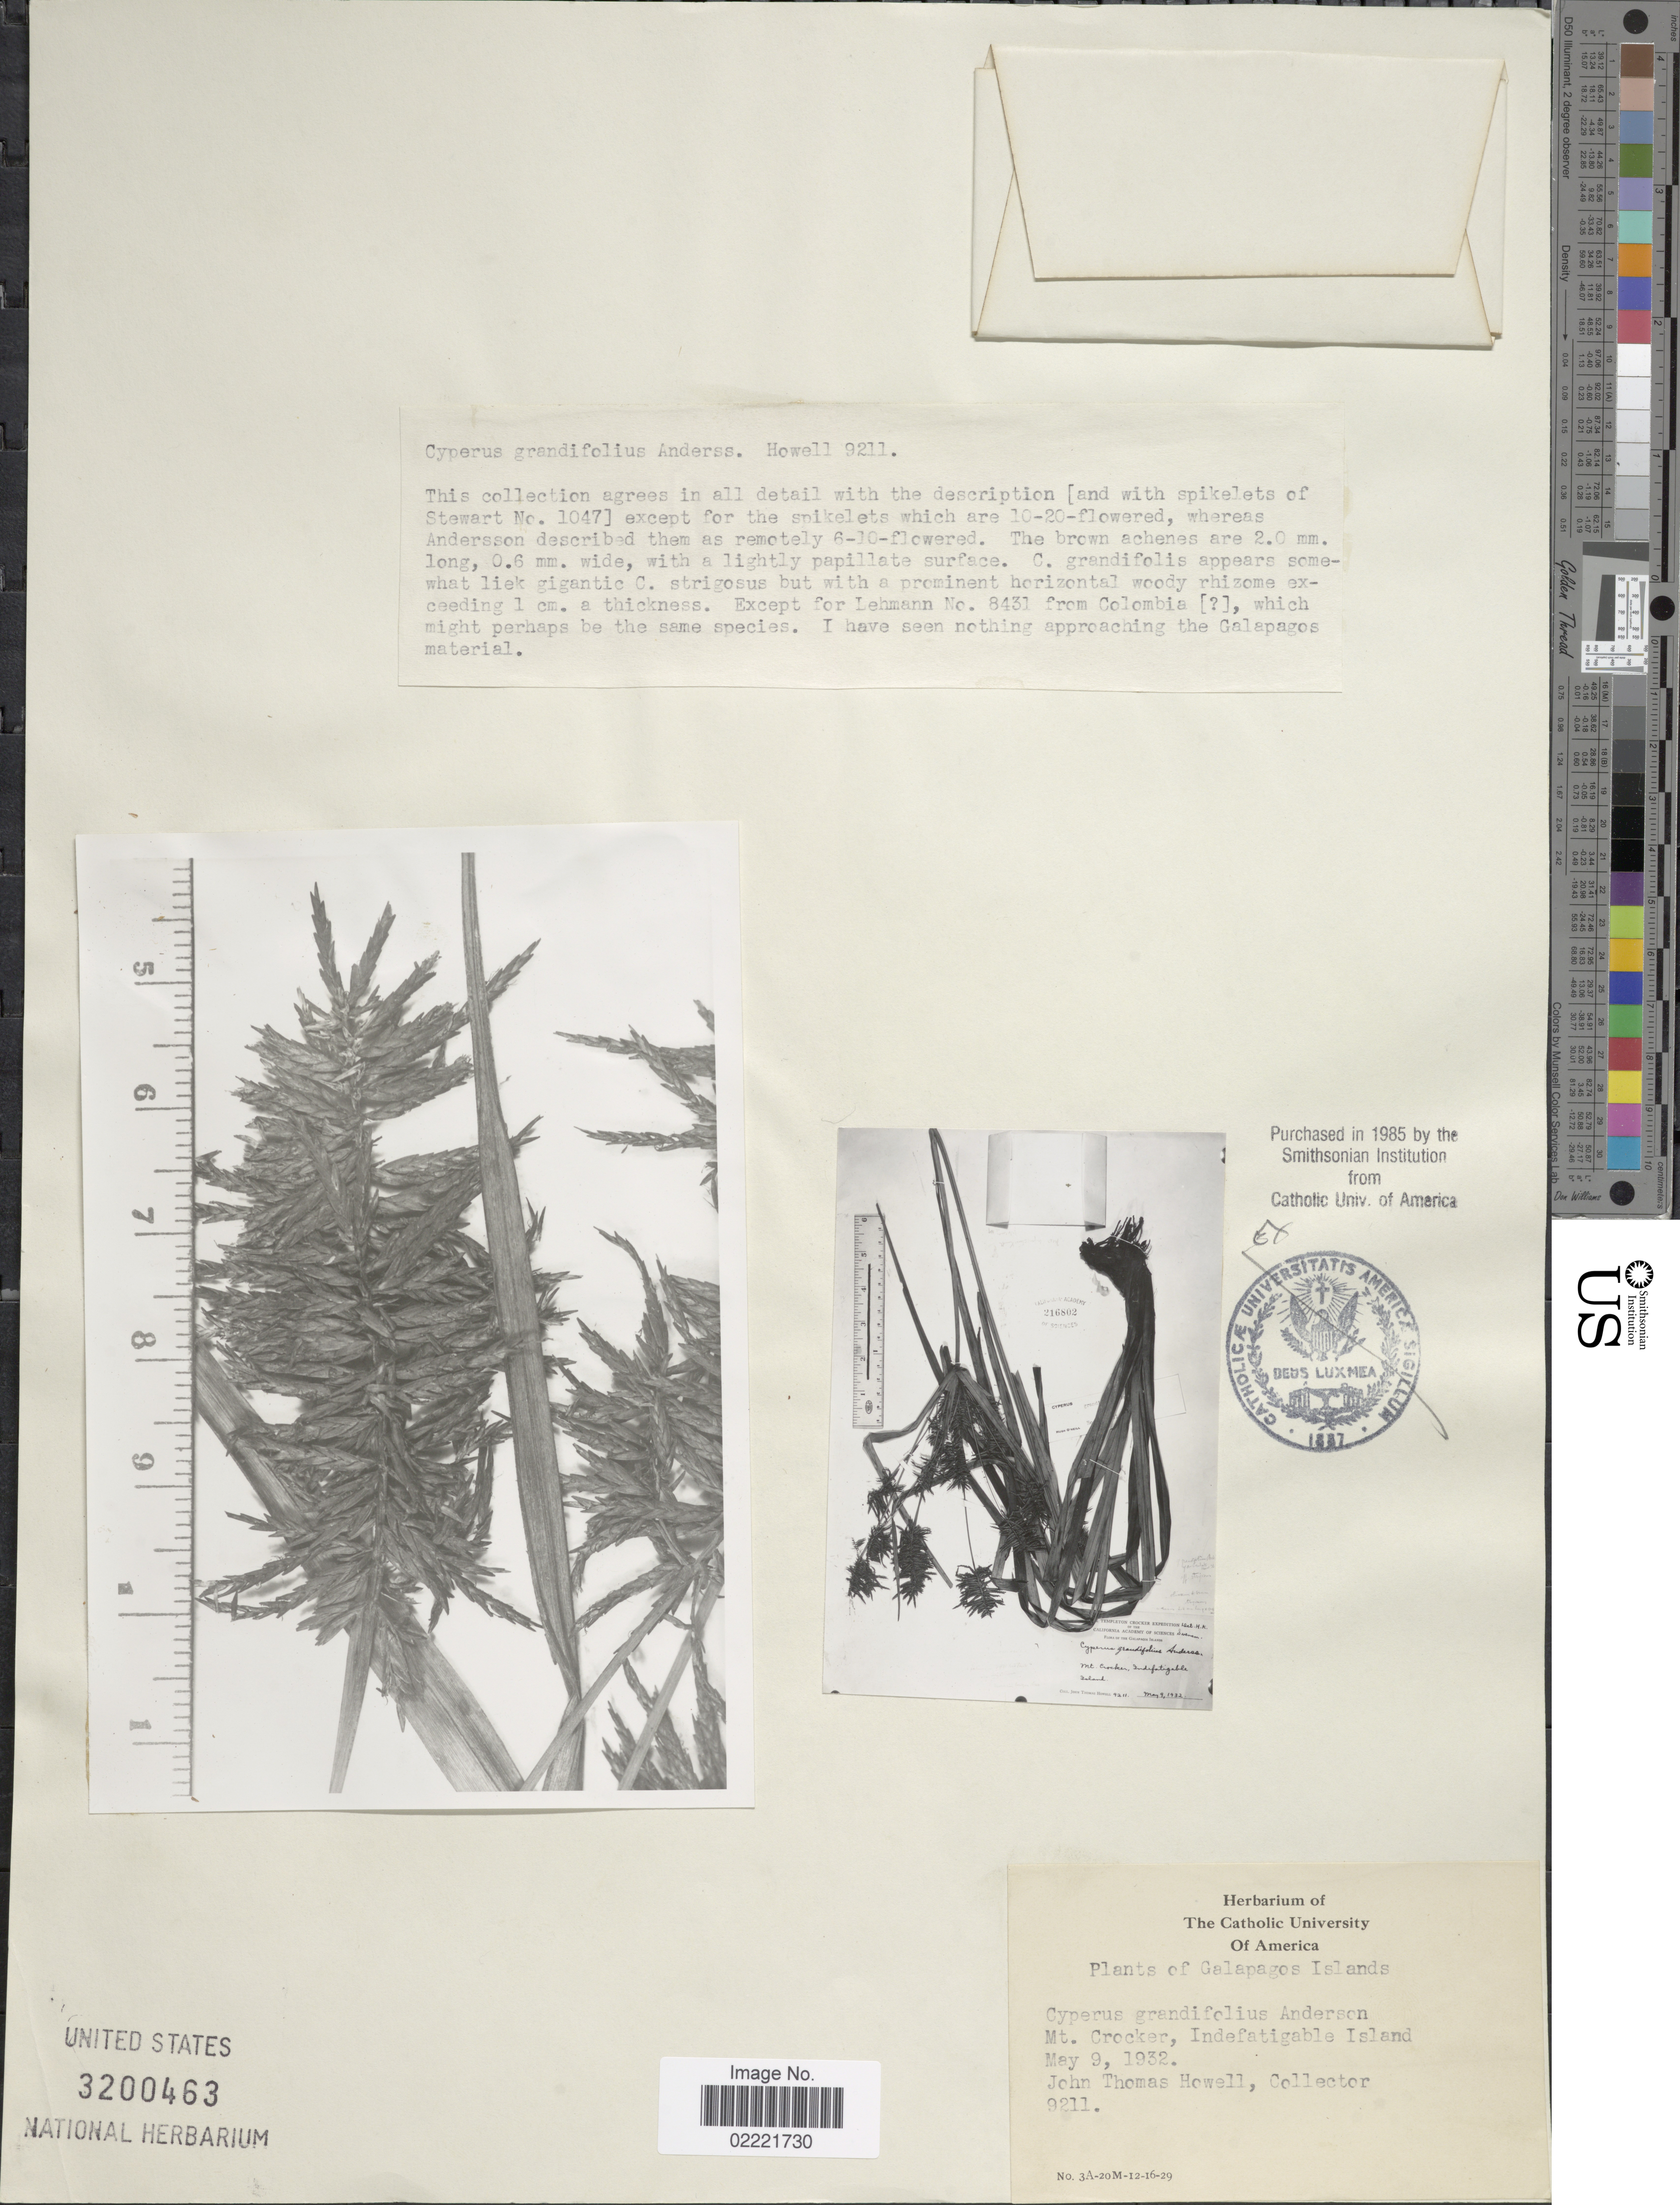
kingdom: Plantae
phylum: Tracheophyta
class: Liliopsida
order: Poales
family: Cyperaceae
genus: Cyperus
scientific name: Cyperus grandifolius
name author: Andersson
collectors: J. T. Howell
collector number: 9211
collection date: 1932-05-09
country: Ecuador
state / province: Colón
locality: Galapagos Islands. Mt. Crocker, Indefatigable Island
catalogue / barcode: US 3200463